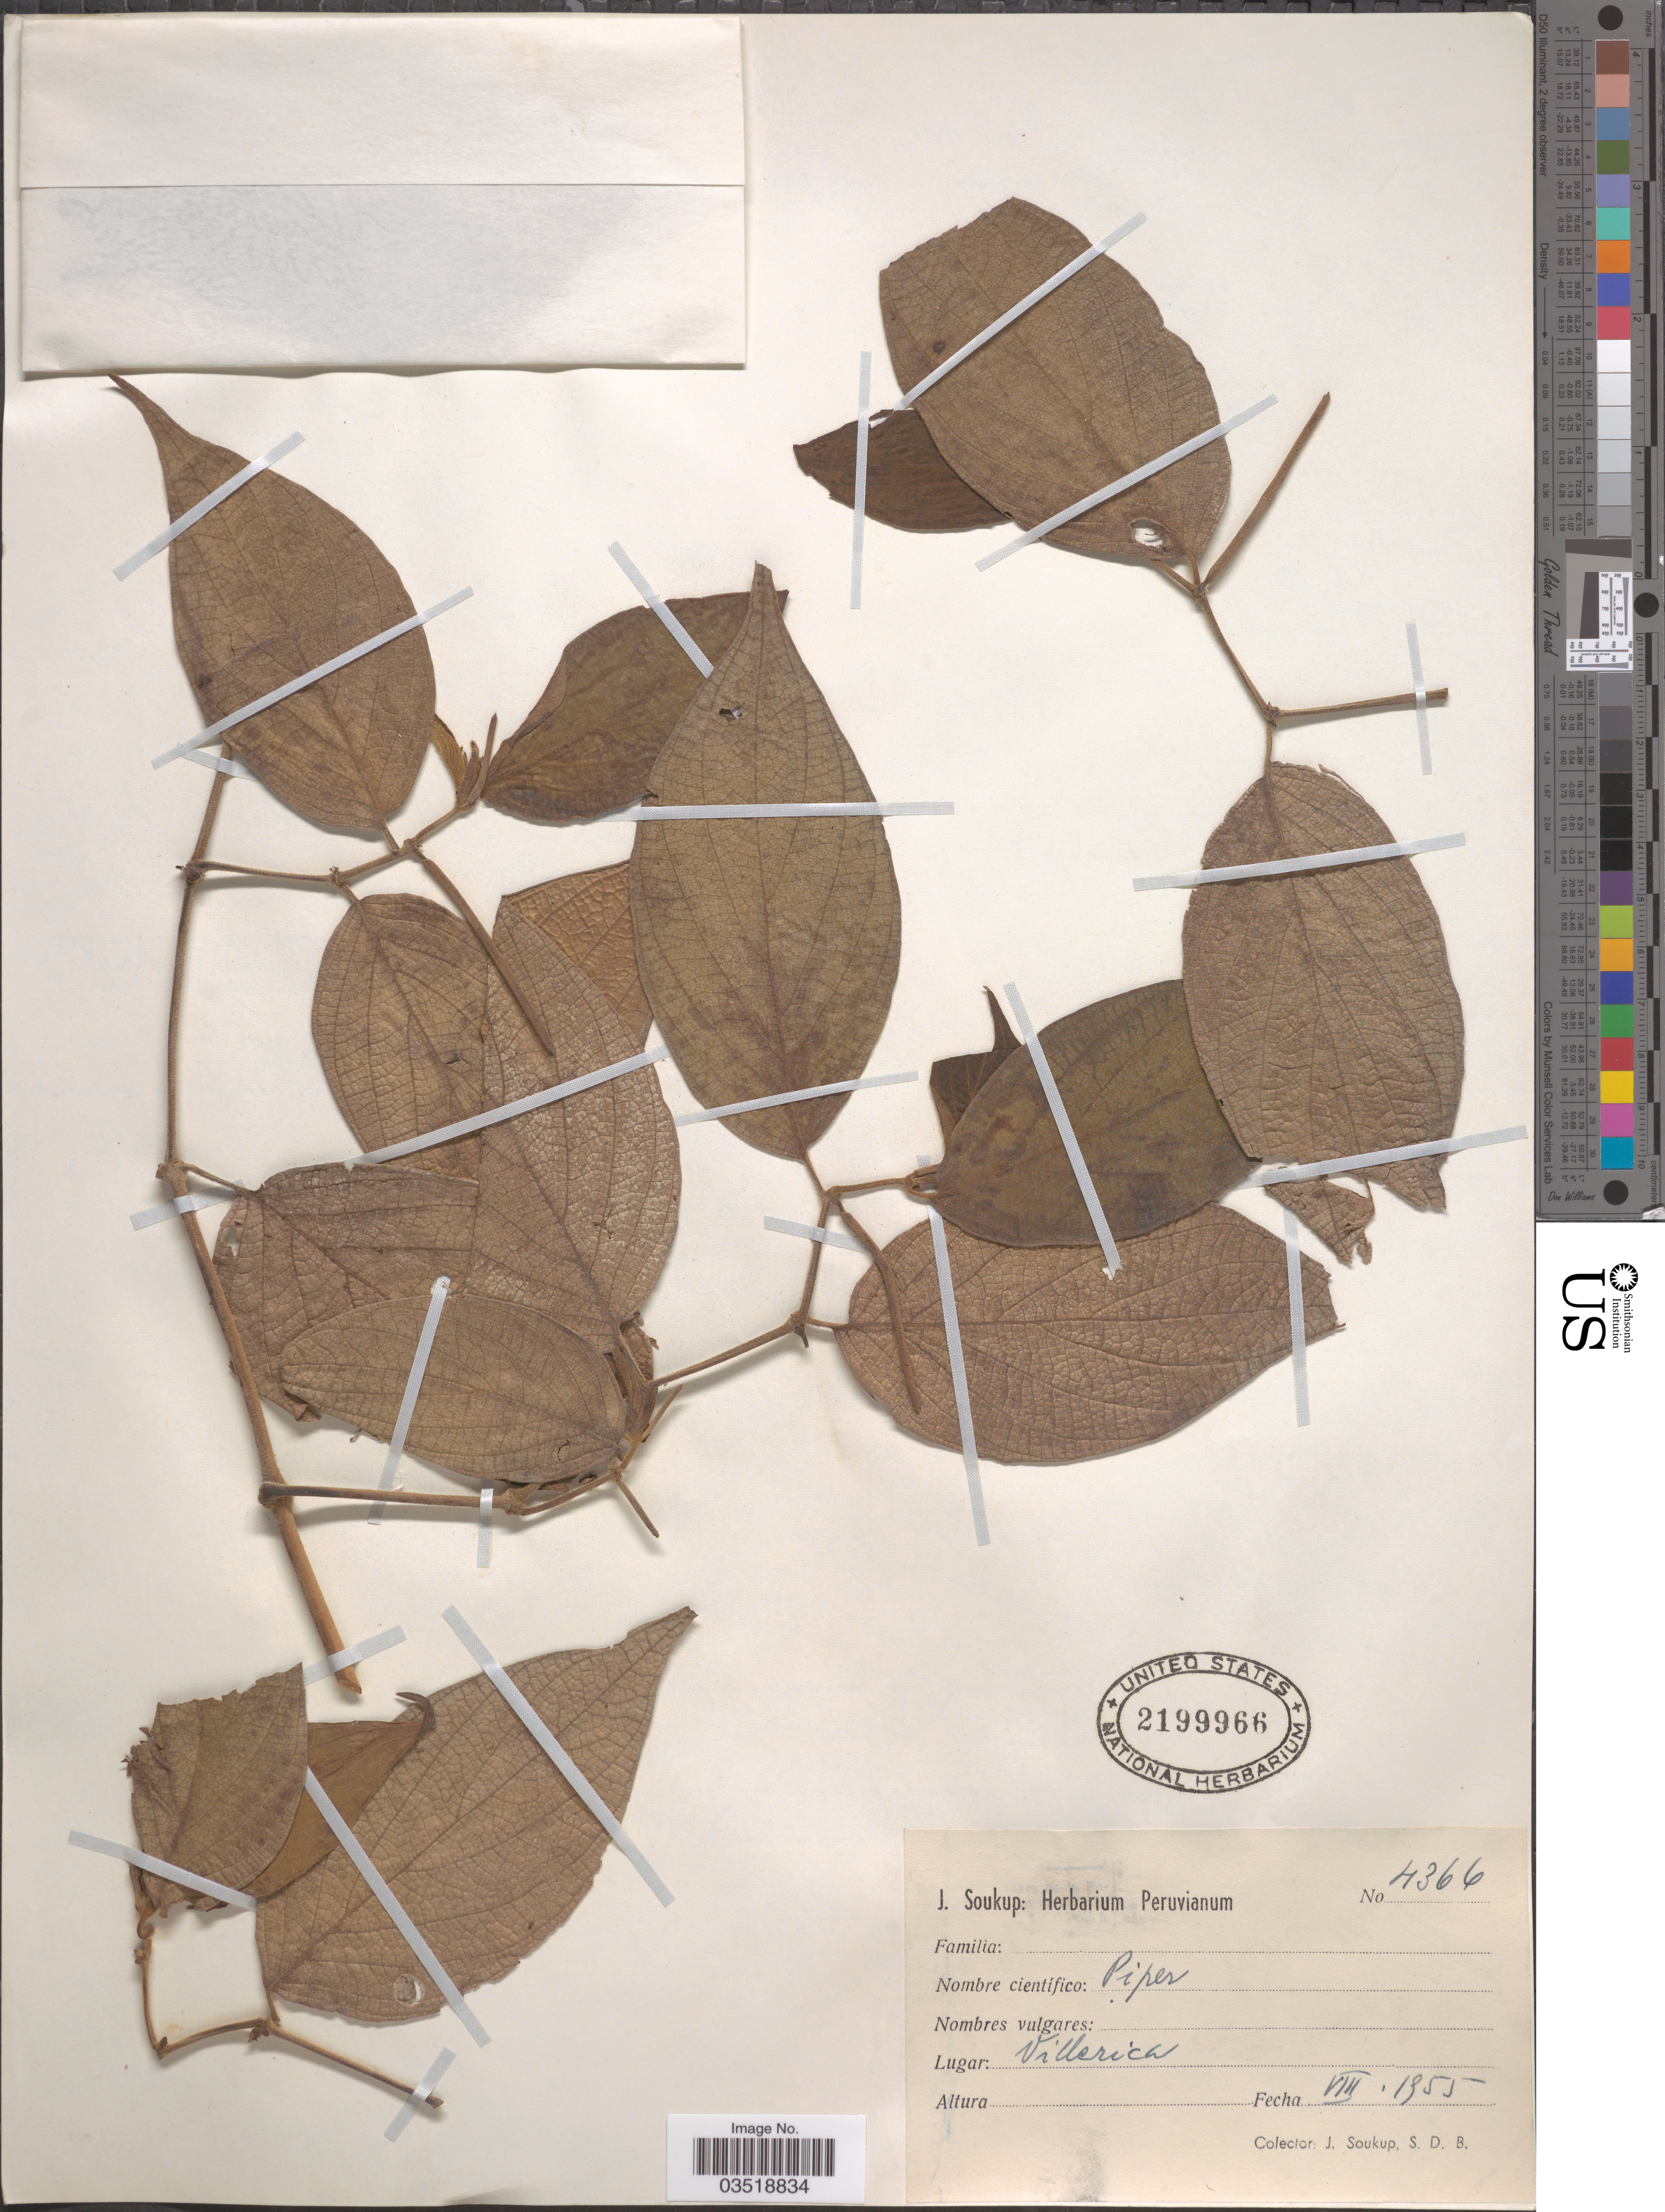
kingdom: Plantae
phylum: Tracheophyta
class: Magnoliopsida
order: Piperales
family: Piperaceae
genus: Piper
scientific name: Piper sp.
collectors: J. Soukup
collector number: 4366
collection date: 1955-08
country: Peru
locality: Villerica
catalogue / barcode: US 2199966